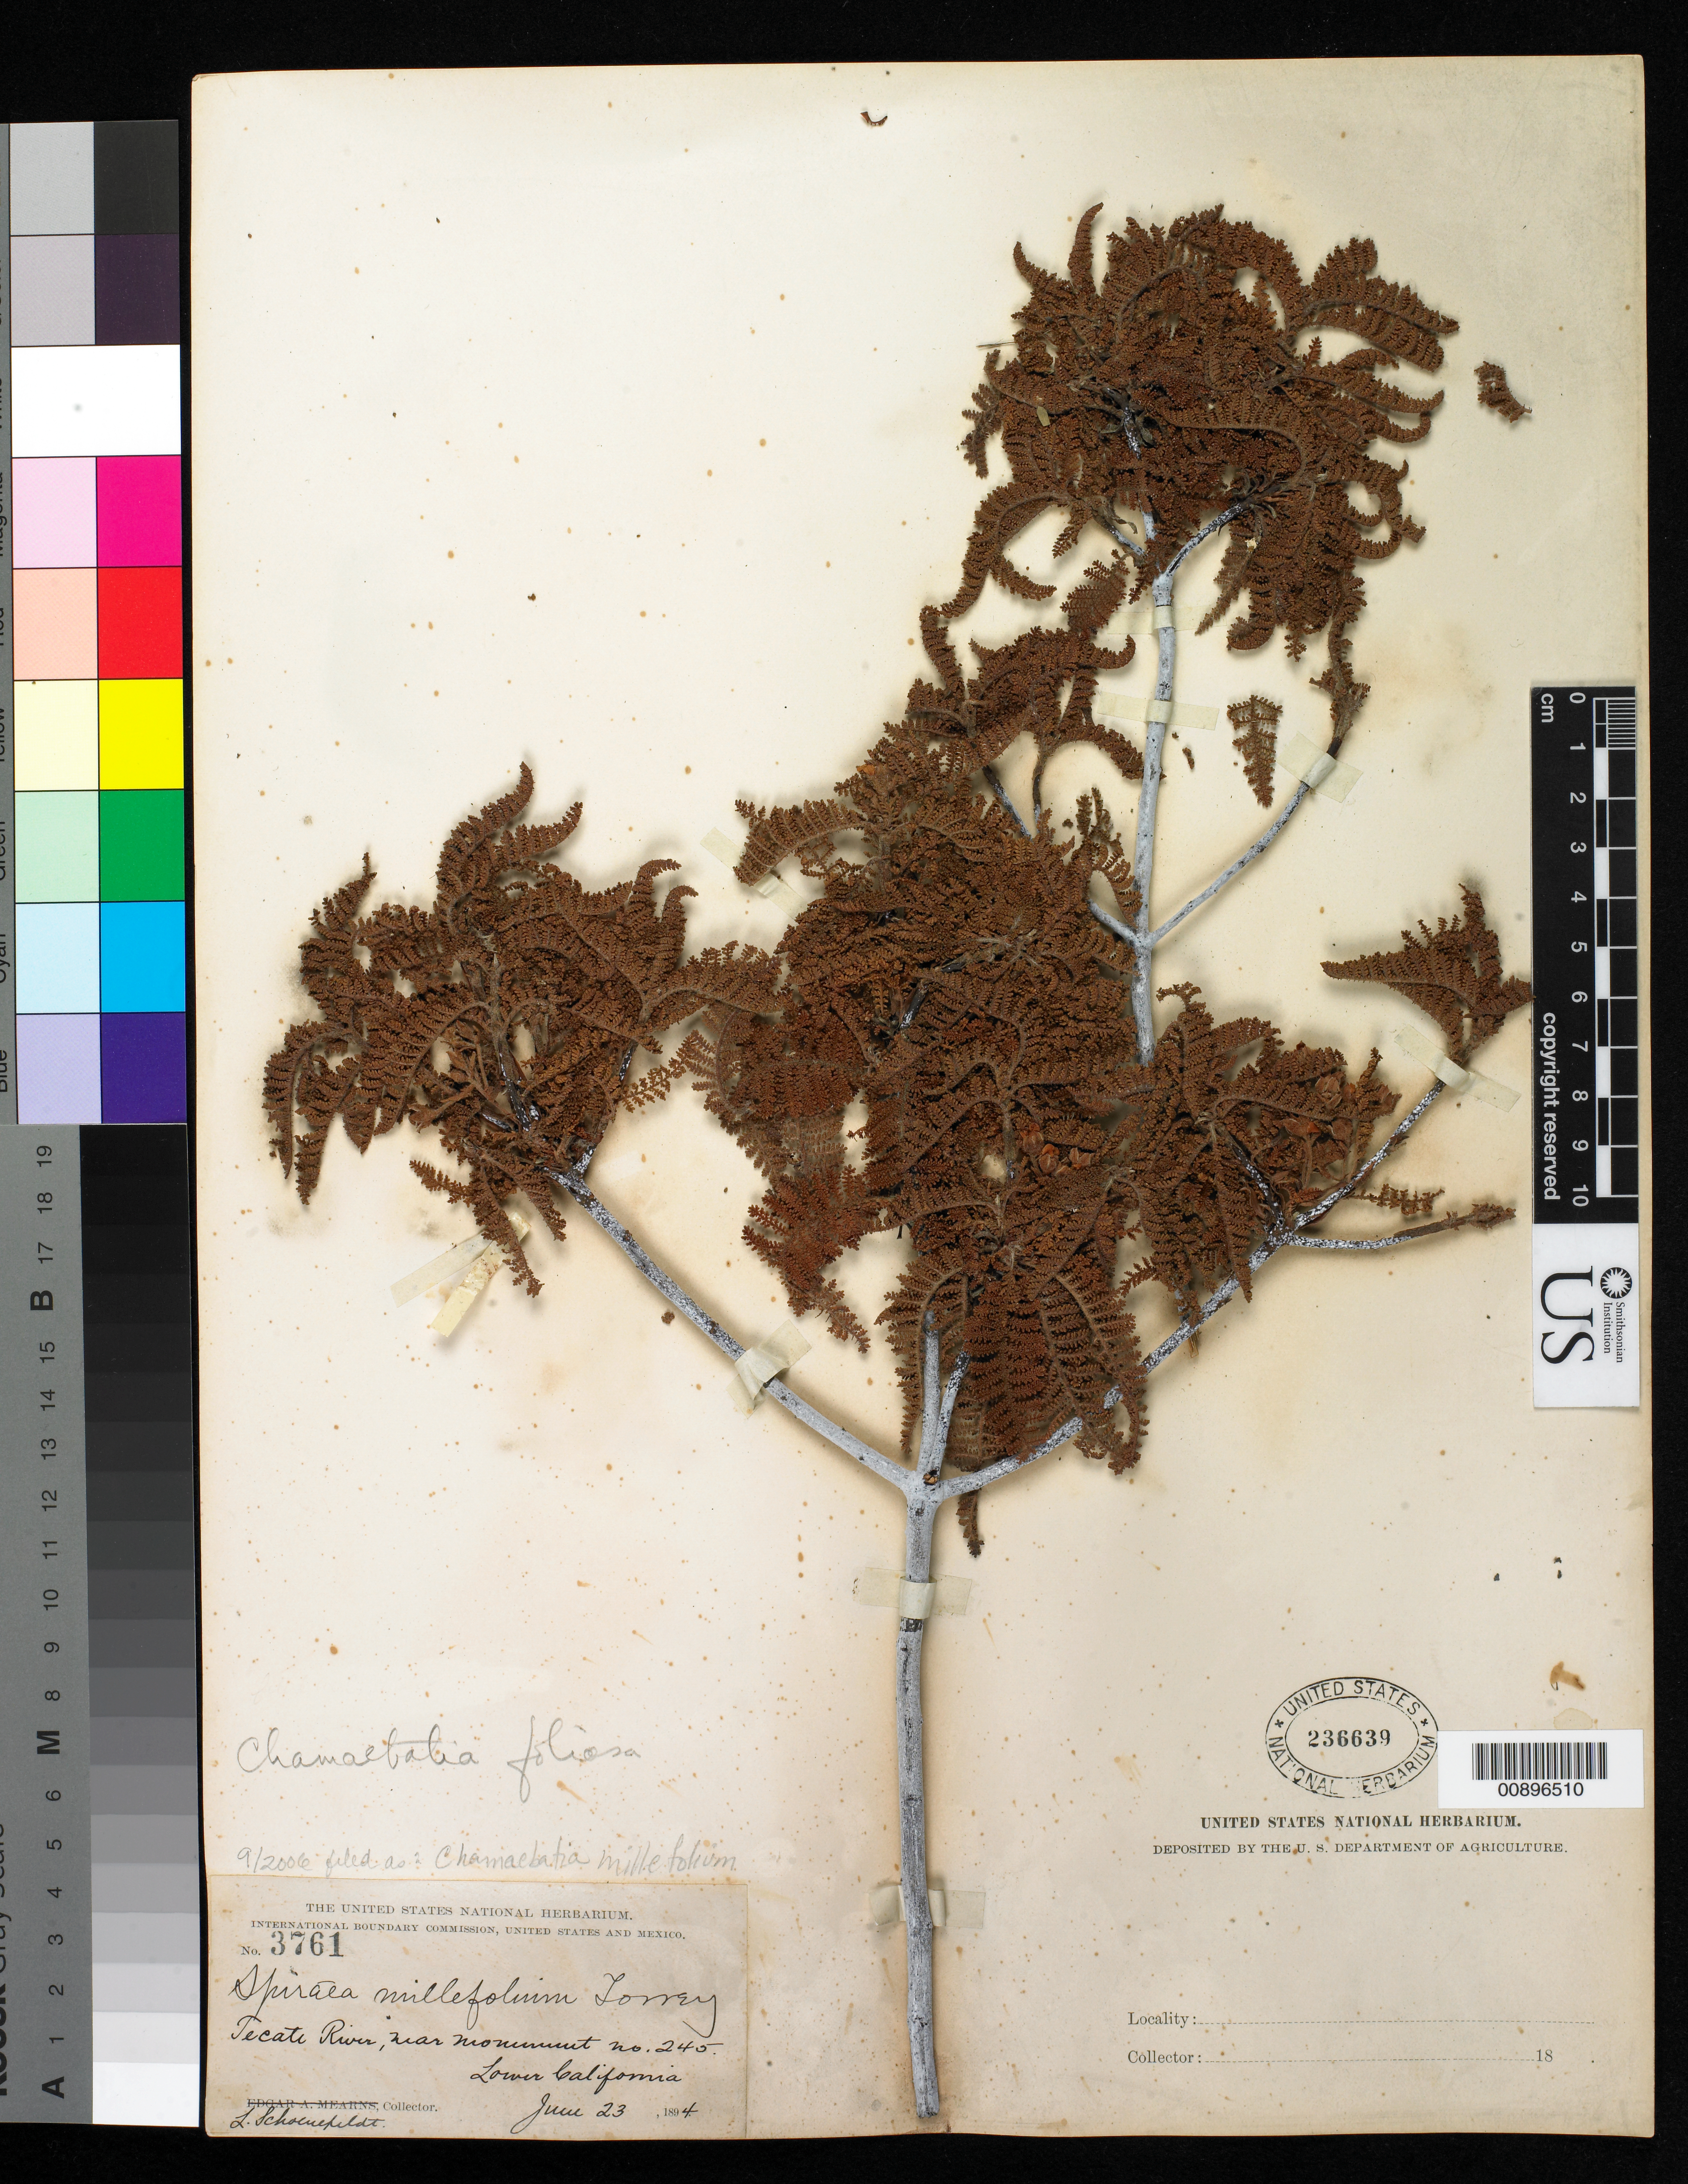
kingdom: Plantae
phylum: Tracheophyta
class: Magnoliopsida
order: Rosales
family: Rosaceae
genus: Chamaebatia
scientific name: Chamaebatia millefolium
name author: Torr.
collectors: L. Schoenfeldt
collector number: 3761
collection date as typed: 23 Jun 1894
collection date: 1894-06-23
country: Mexico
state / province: Baja California Norte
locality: Tecate River, near Monument no. 245. Lower California.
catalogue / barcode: US 236639